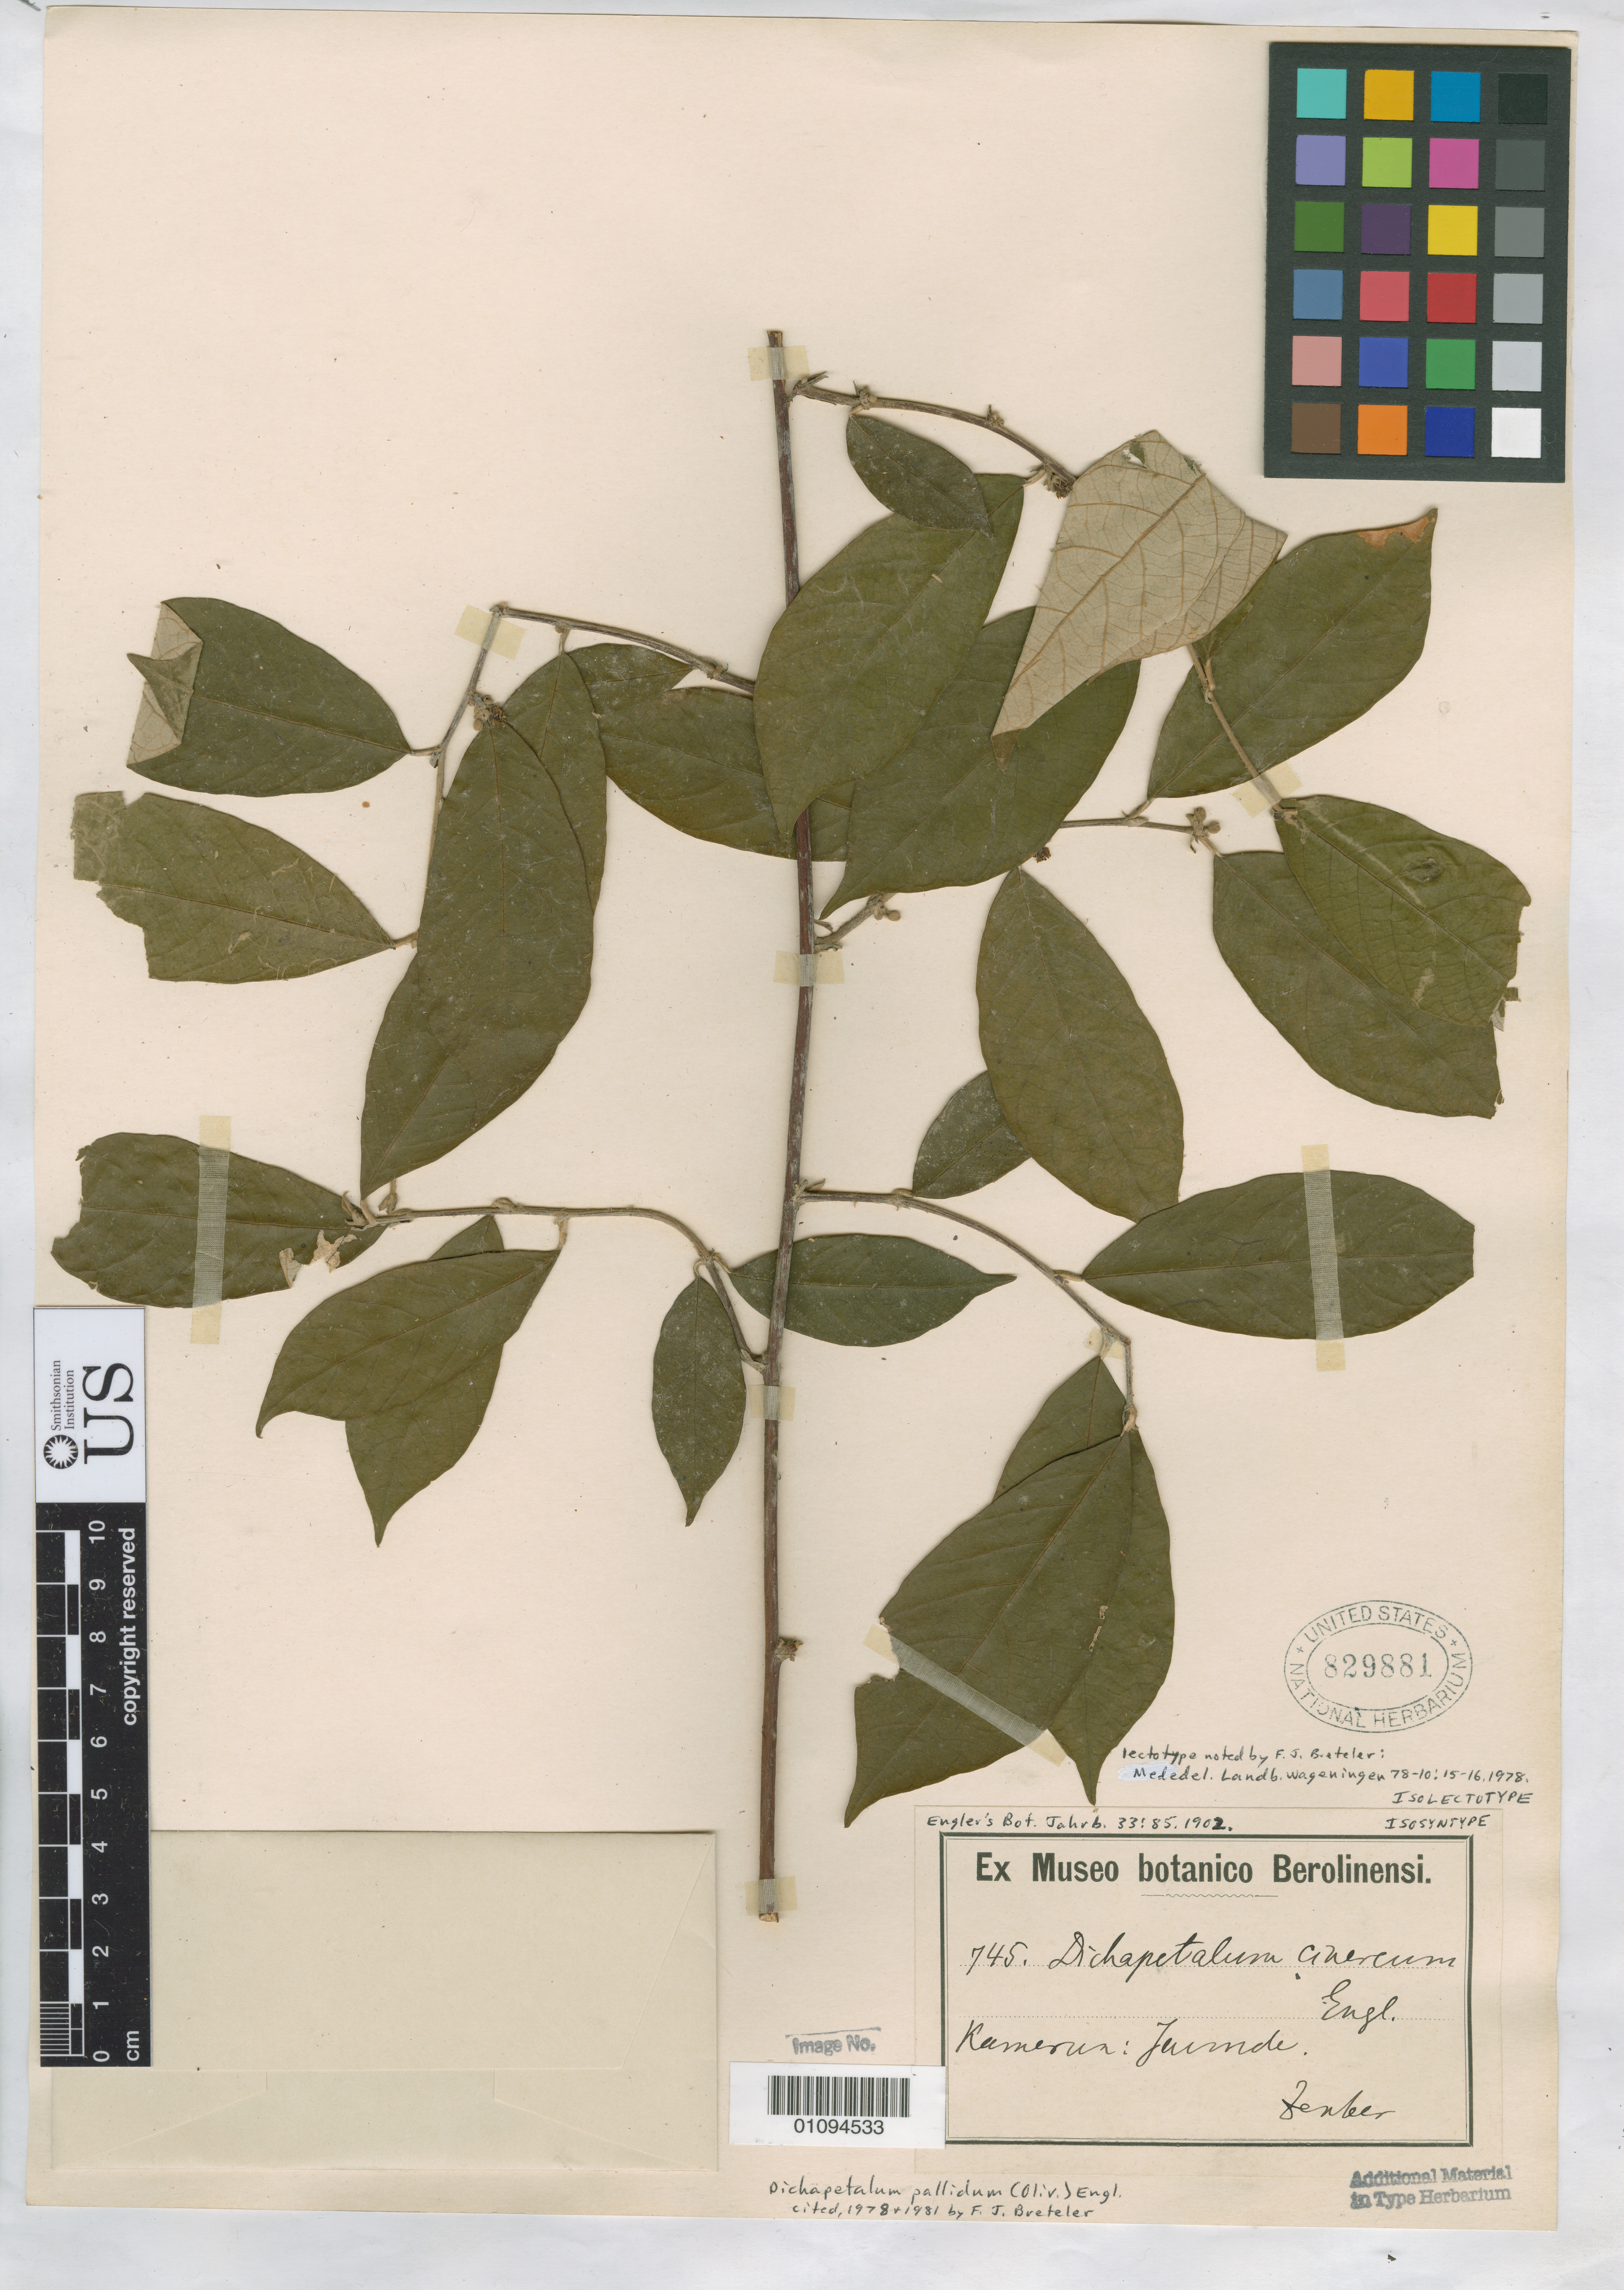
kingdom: Plantae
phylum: Tracheophyta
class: Magnoliopsida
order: Malpighiales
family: Dichapetalaceae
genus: Dichapetalum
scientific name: Dichapetalum cinereum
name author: Engl.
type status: Isolectotype; Isosyntype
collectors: G. A. Zenker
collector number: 745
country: Cameroon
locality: Jaunde.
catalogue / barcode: US 829881